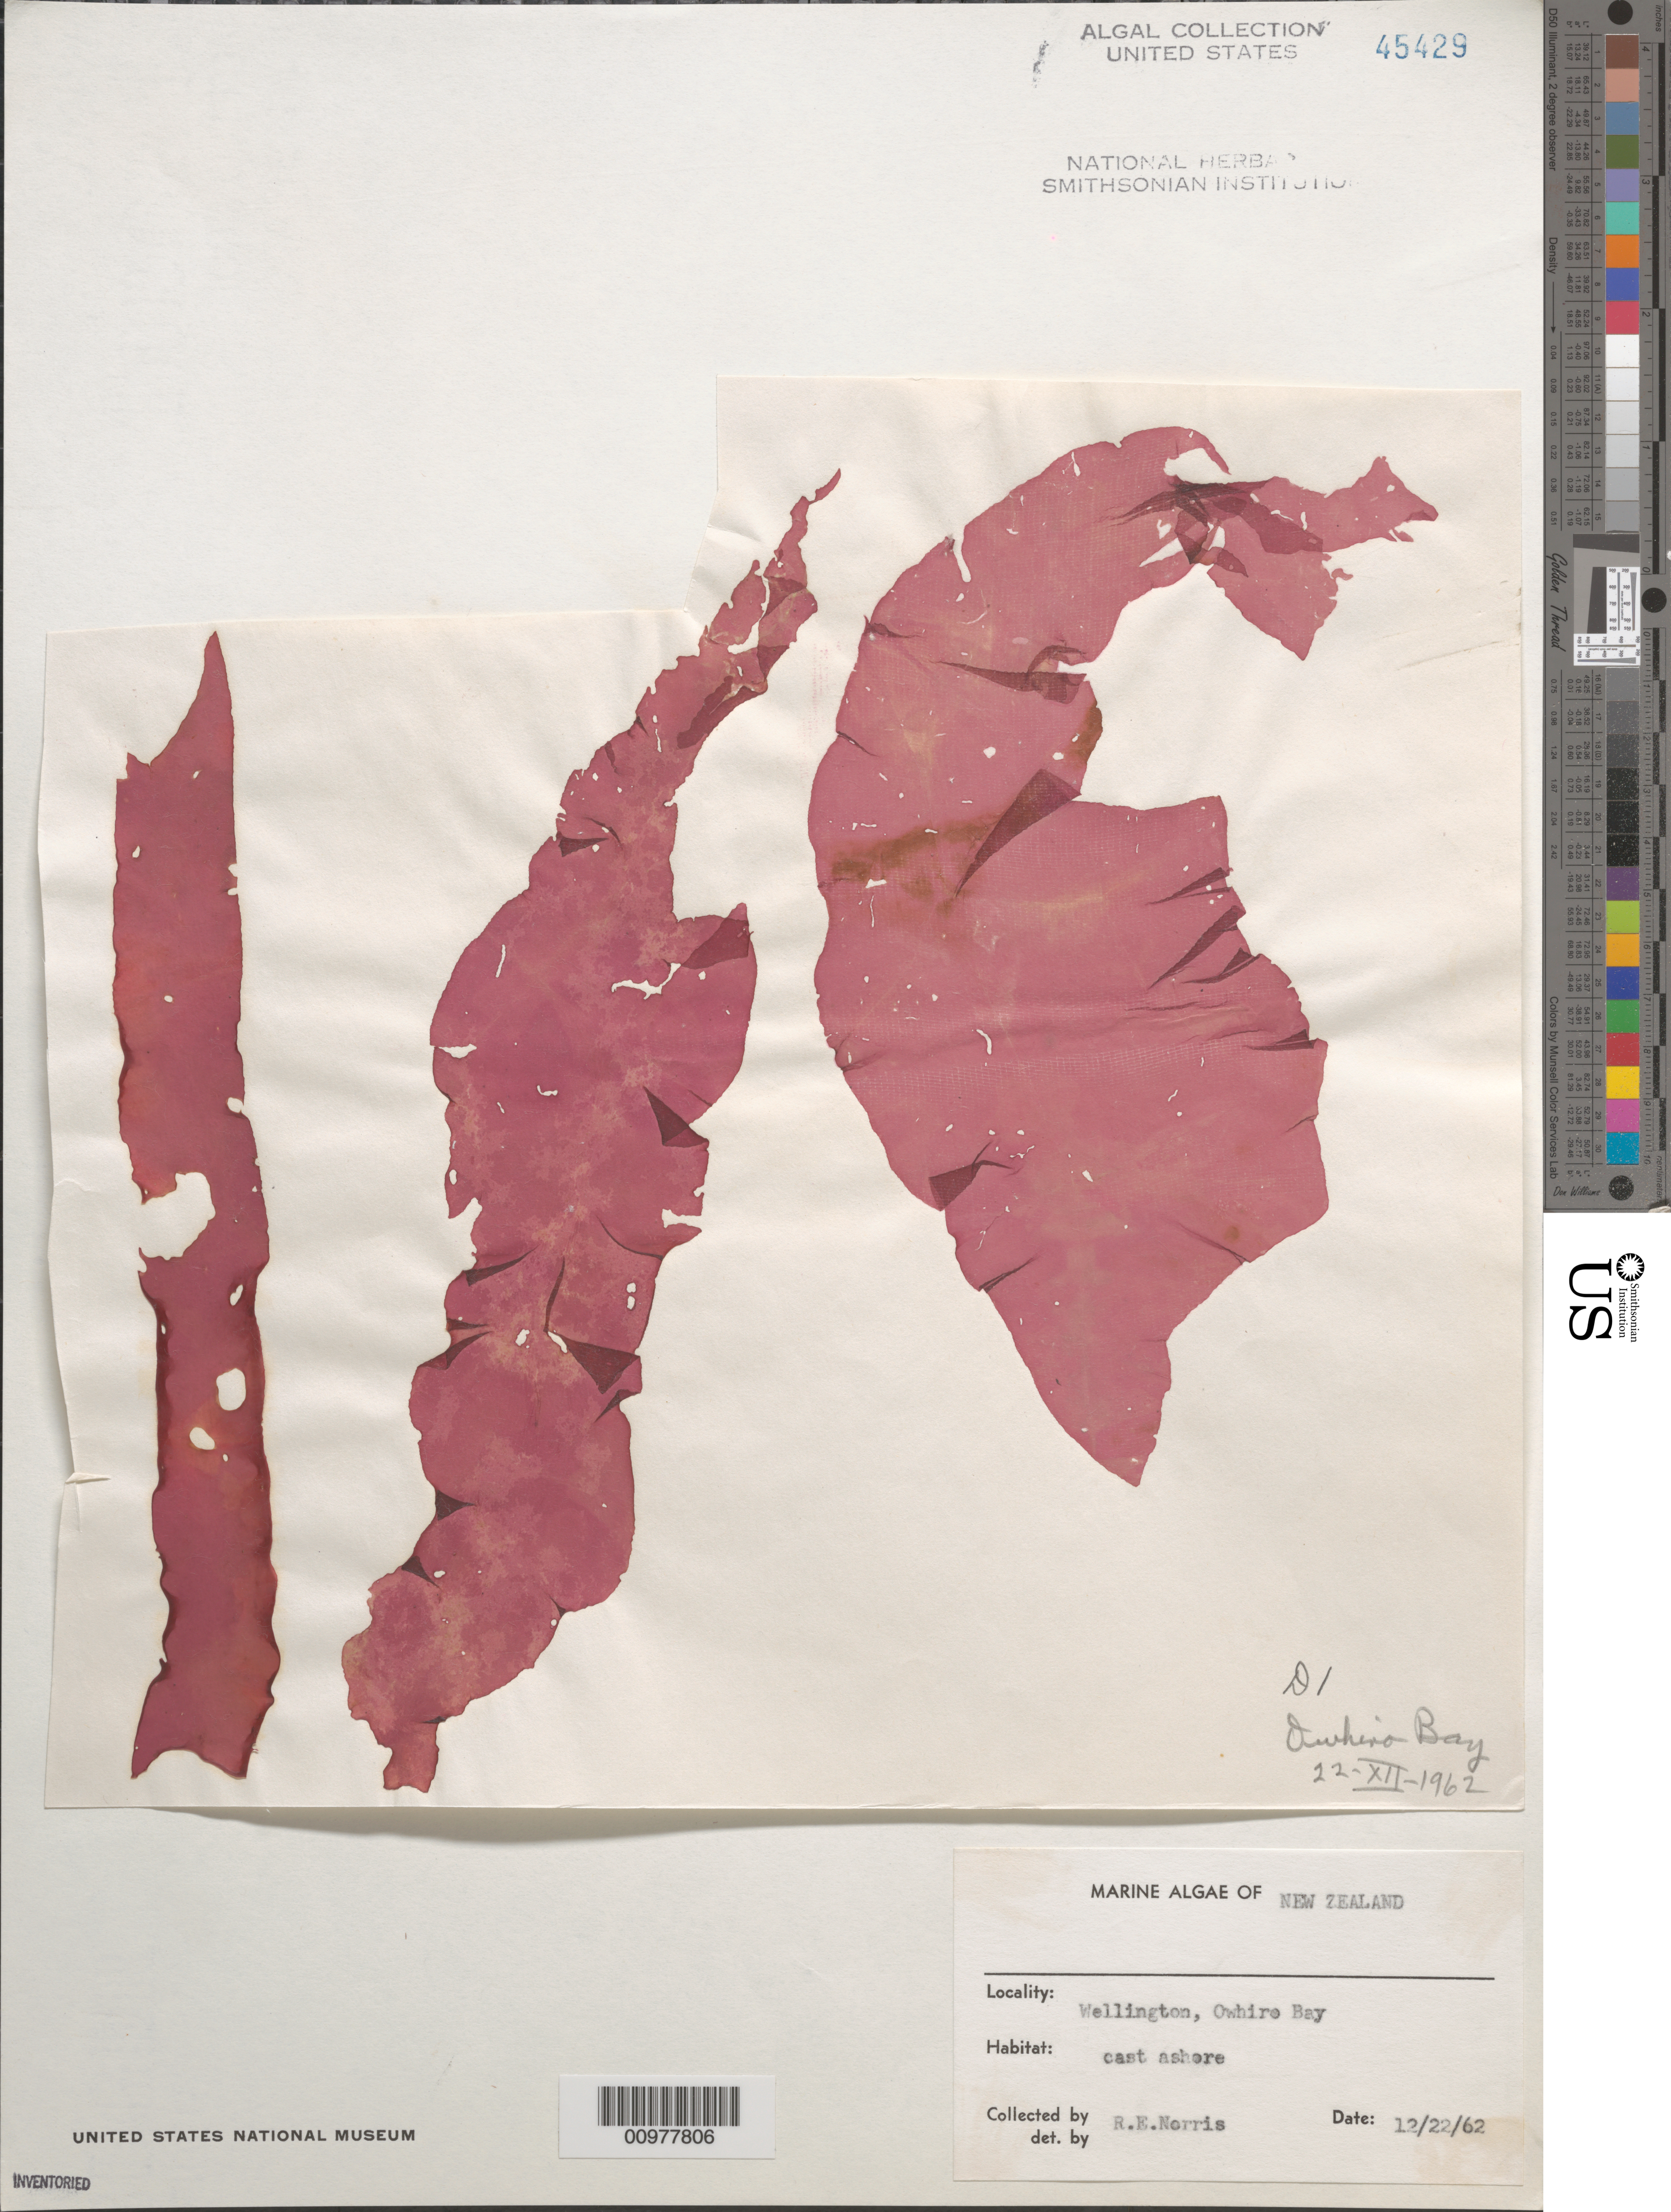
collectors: R. E. Norris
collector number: D-1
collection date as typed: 22 Dec 1962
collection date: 1962-12-22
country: New Zealand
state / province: Wellington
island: North Island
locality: Wellington, Owhiro Bay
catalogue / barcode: US 45429